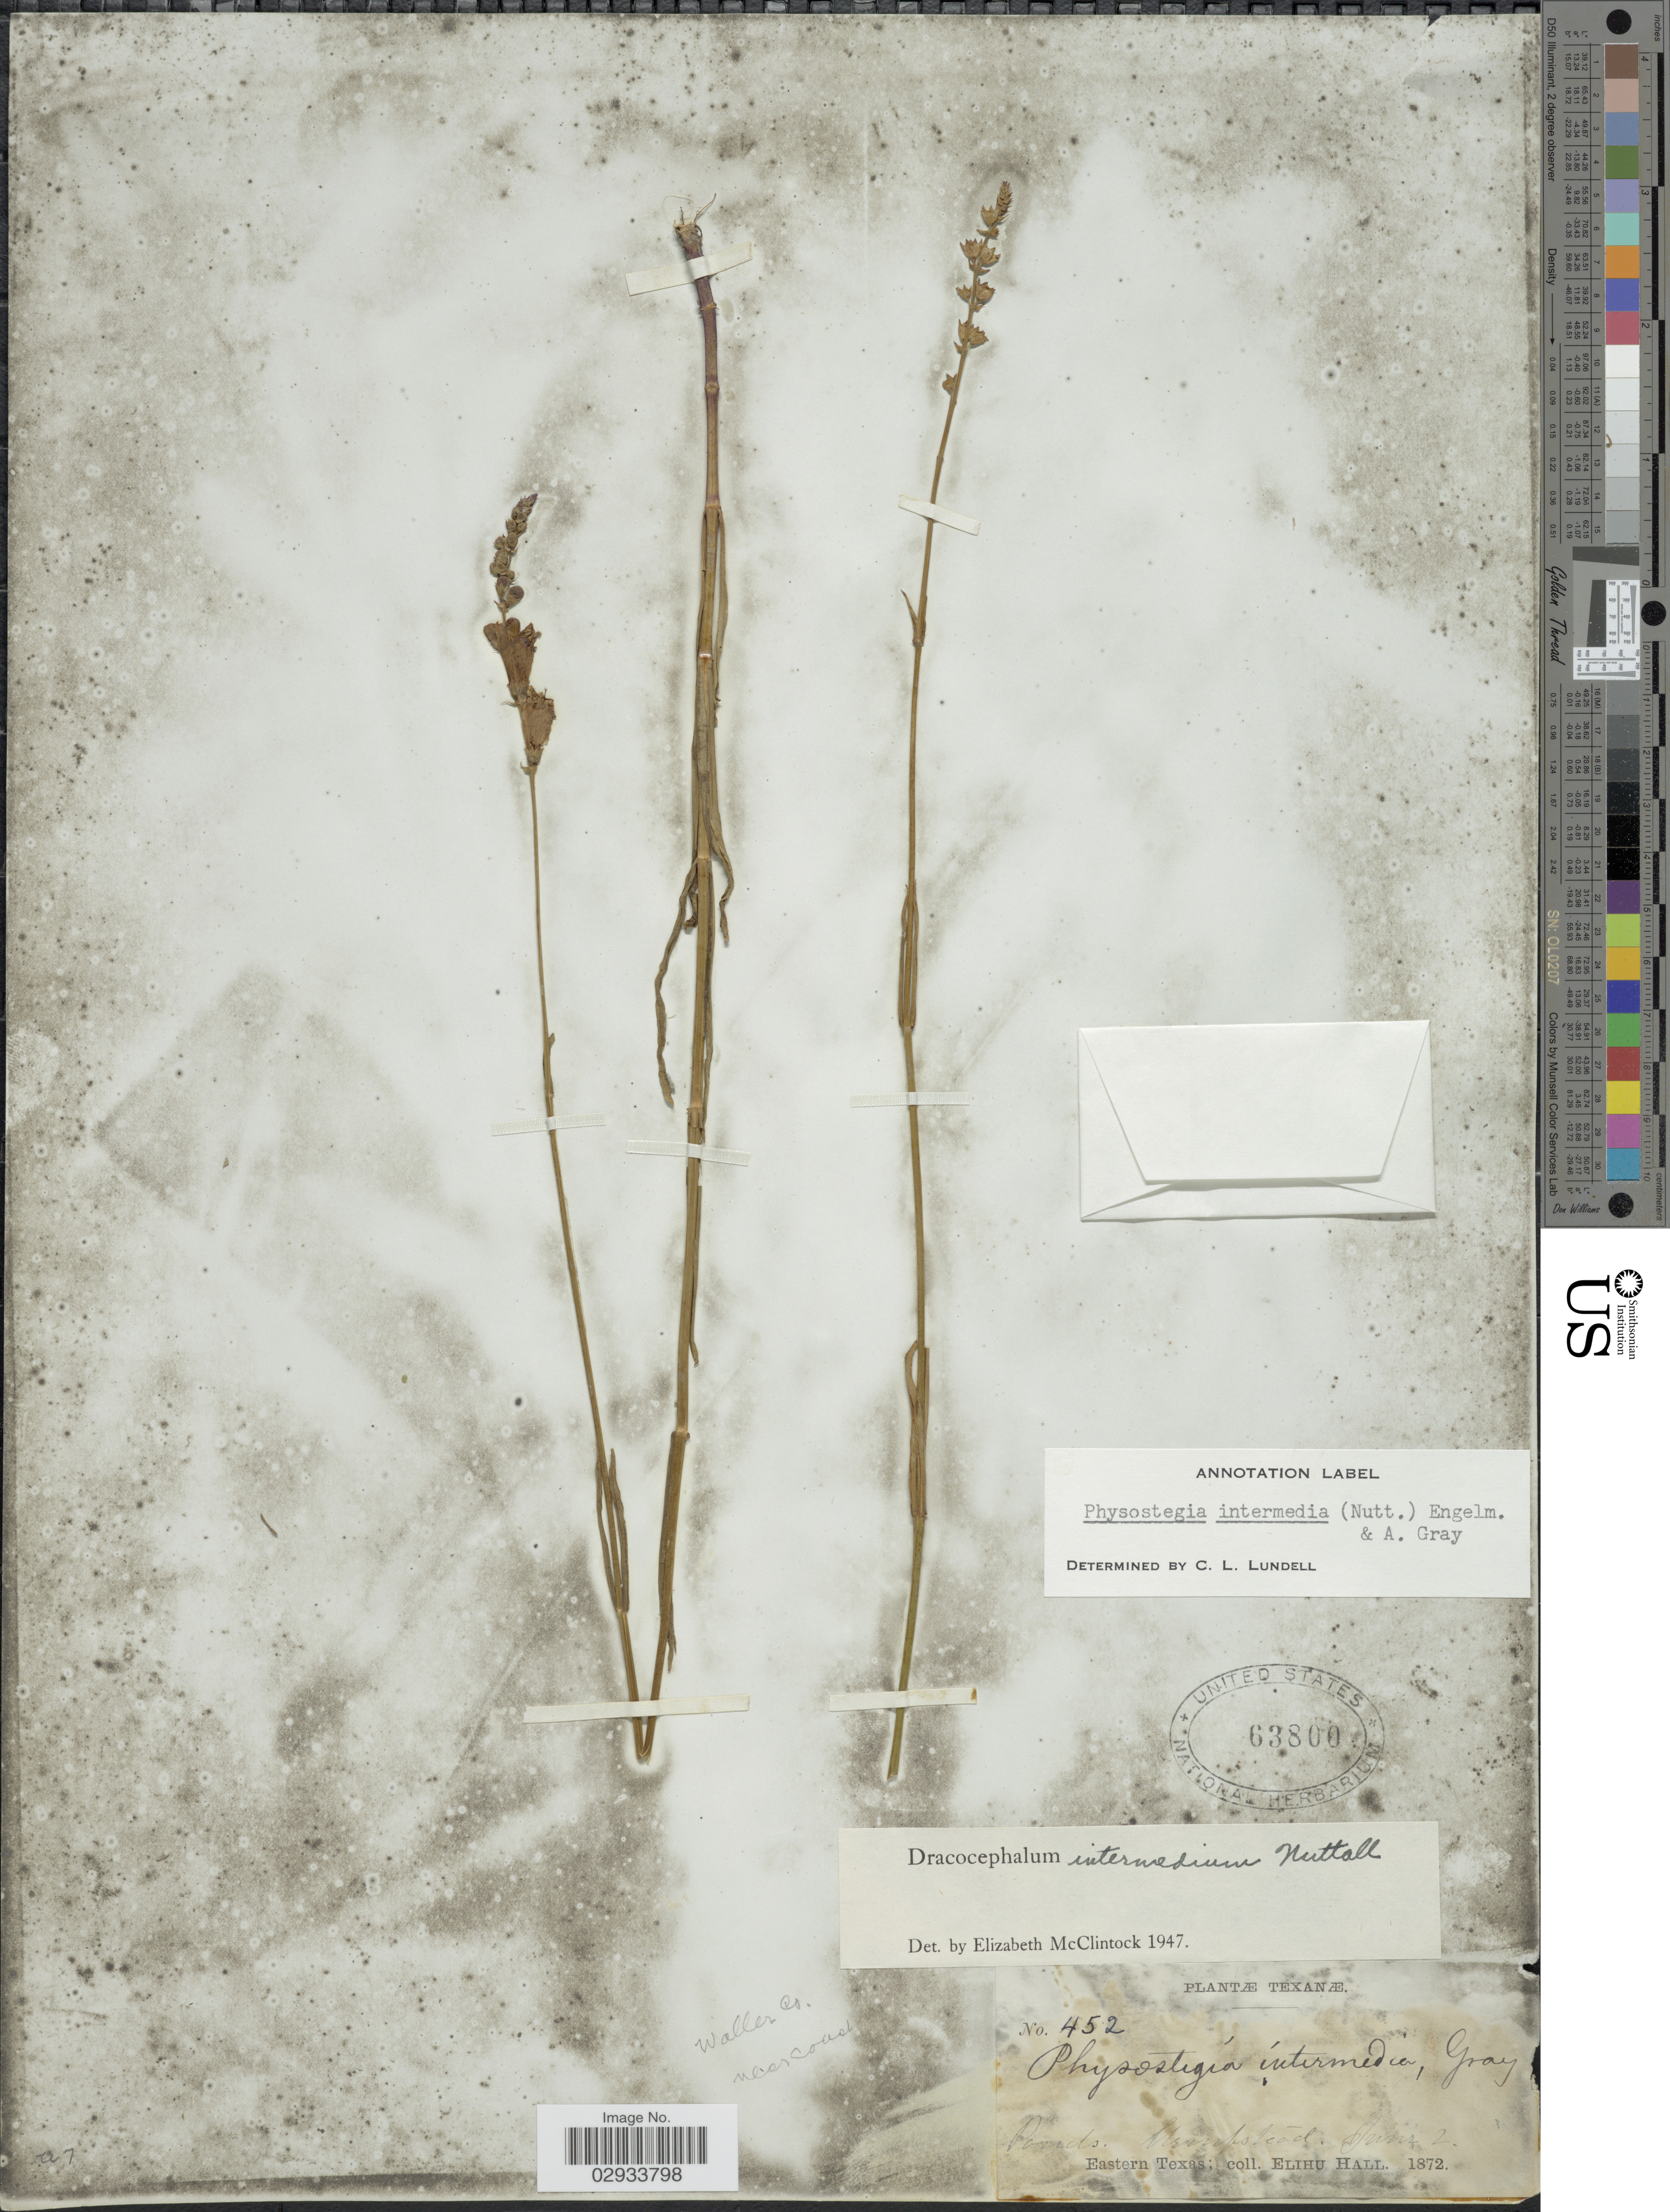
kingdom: Plantae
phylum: Tracheophyta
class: Magnoliopsida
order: Lamiales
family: Lamiaceae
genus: Physostegia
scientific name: Physostegia intermedia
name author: (Nutt.) Engelm. & A. Gray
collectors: E. Hall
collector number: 452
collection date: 1872-06-02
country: United States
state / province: Texas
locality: Hempstead, Eastern Texas. Waller Co. near coast.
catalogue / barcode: US 63800